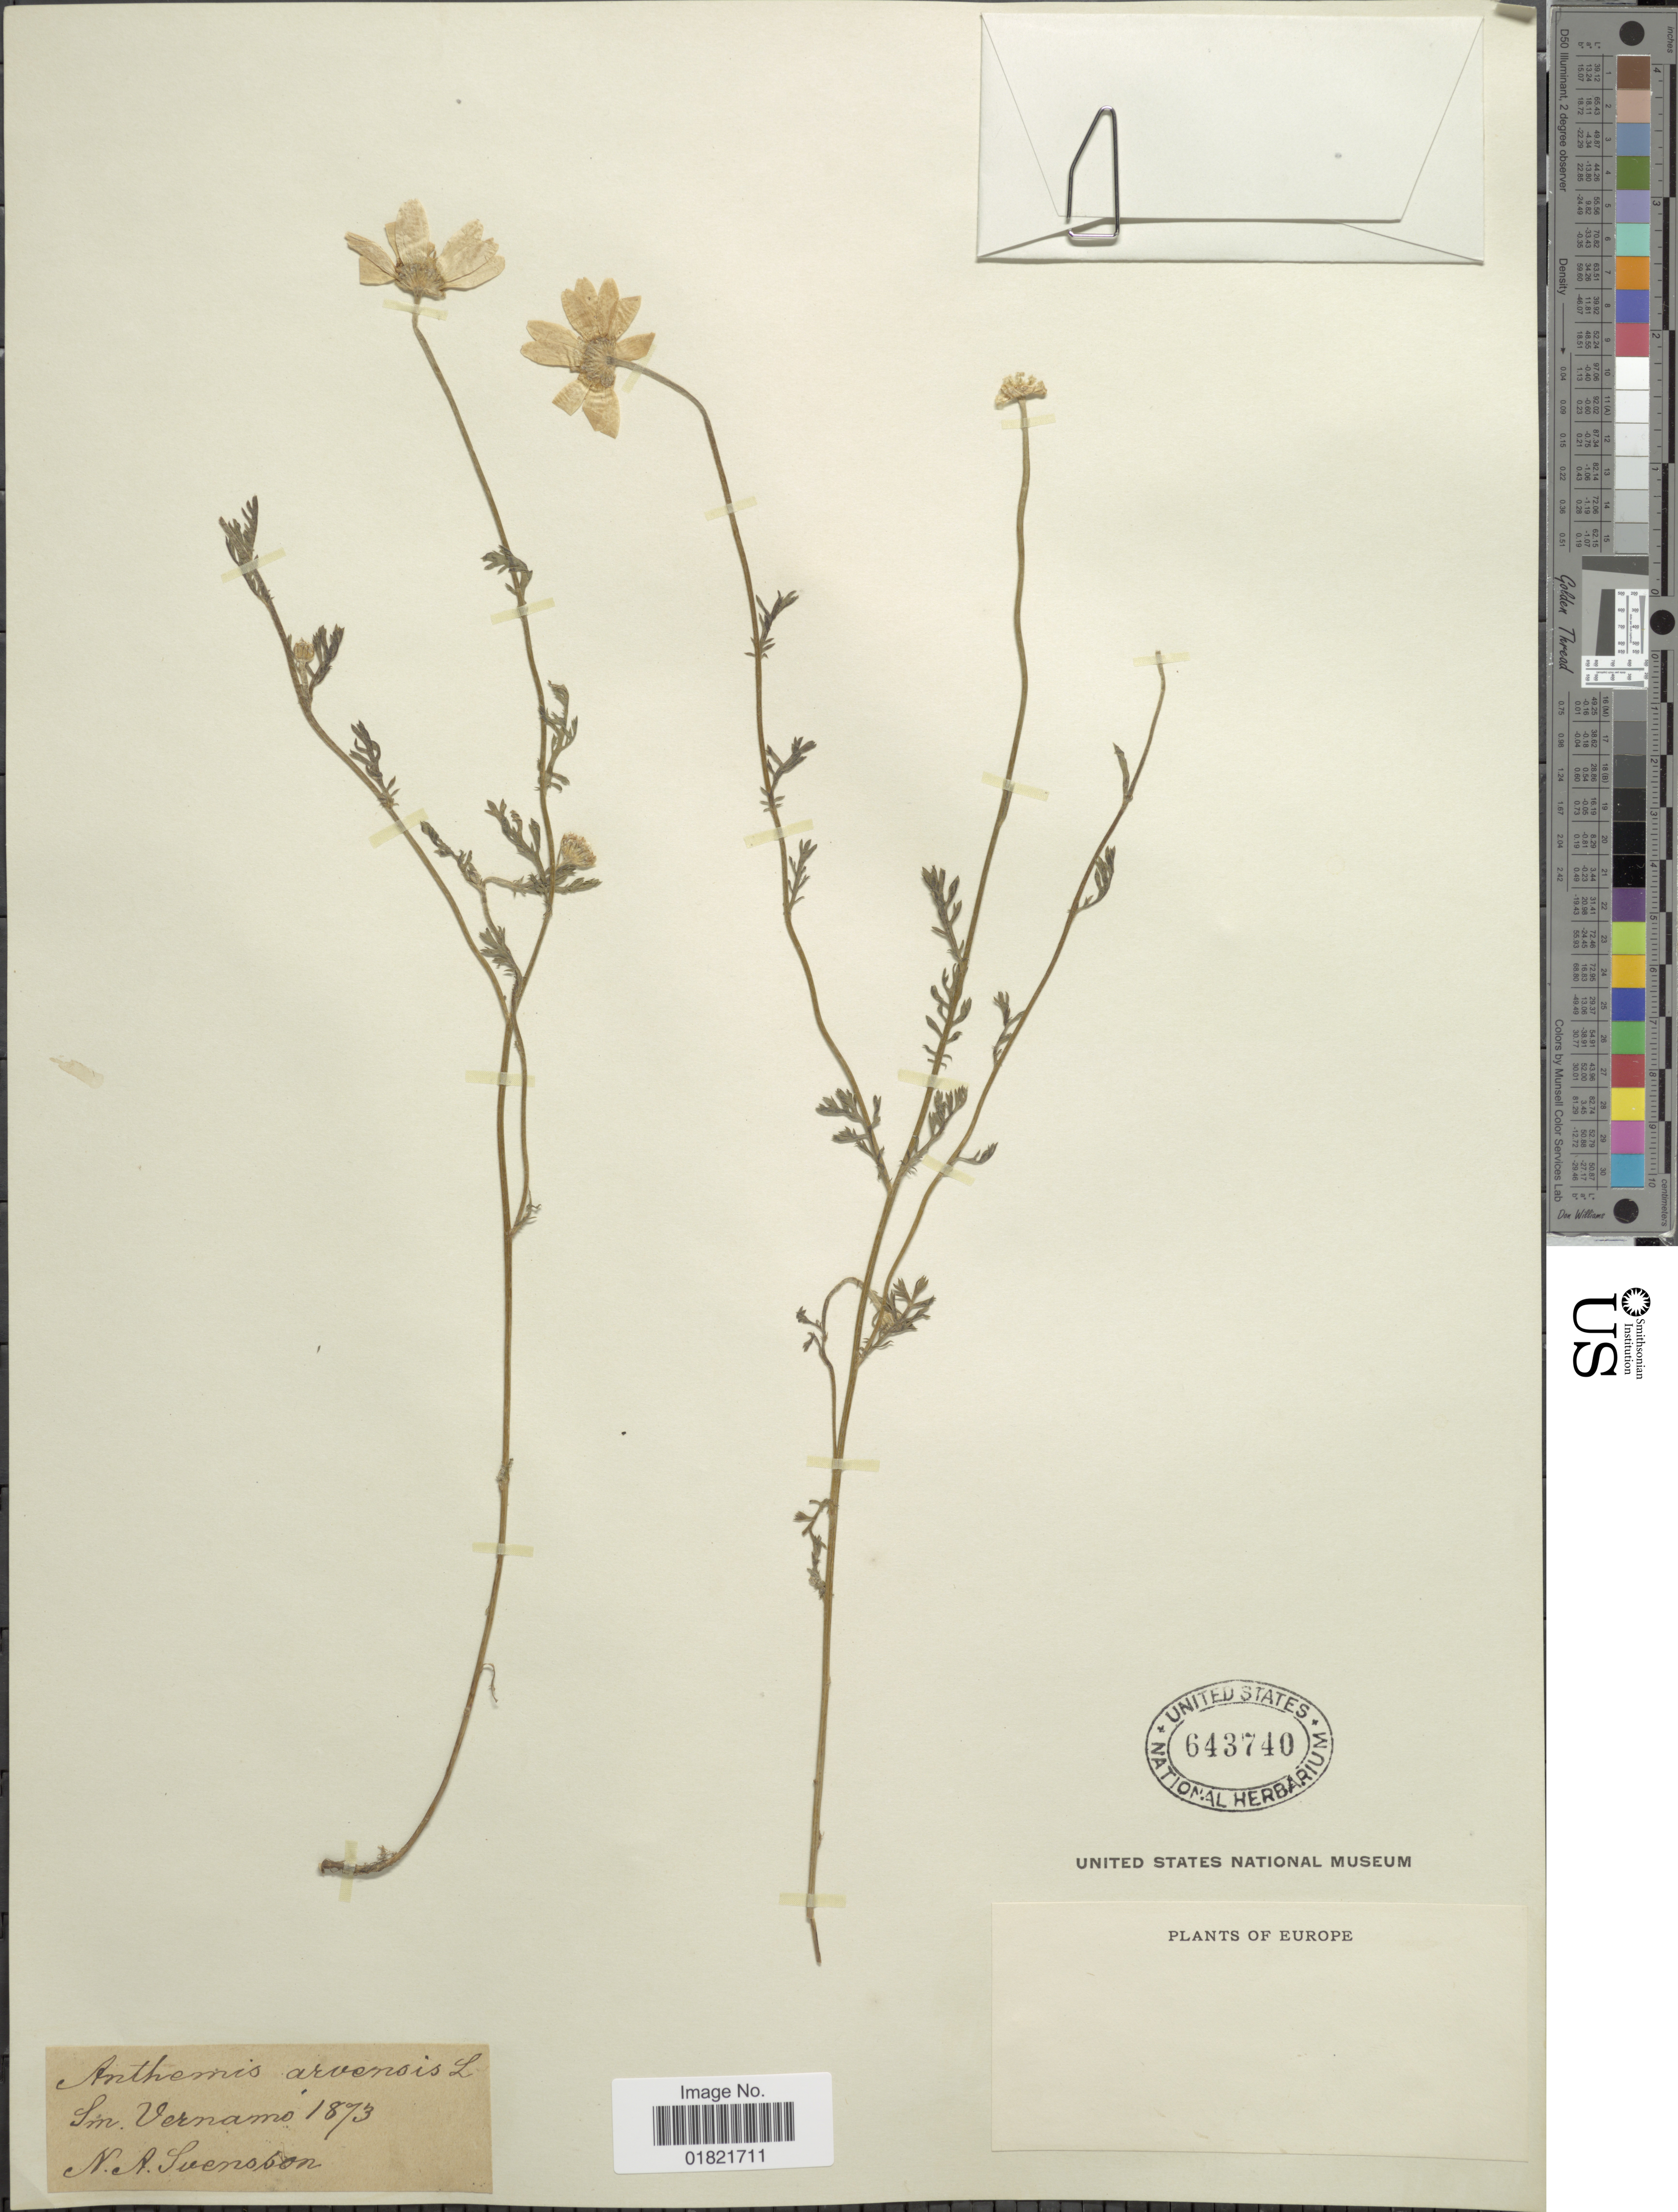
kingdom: Plantae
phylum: Tracheophyta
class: Magnoliopsida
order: Asterales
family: Asteraceae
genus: Anthemis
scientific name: Anthemis arvensis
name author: L.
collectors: N. Svensson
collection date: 1873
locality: Europe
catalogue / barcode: US 643740